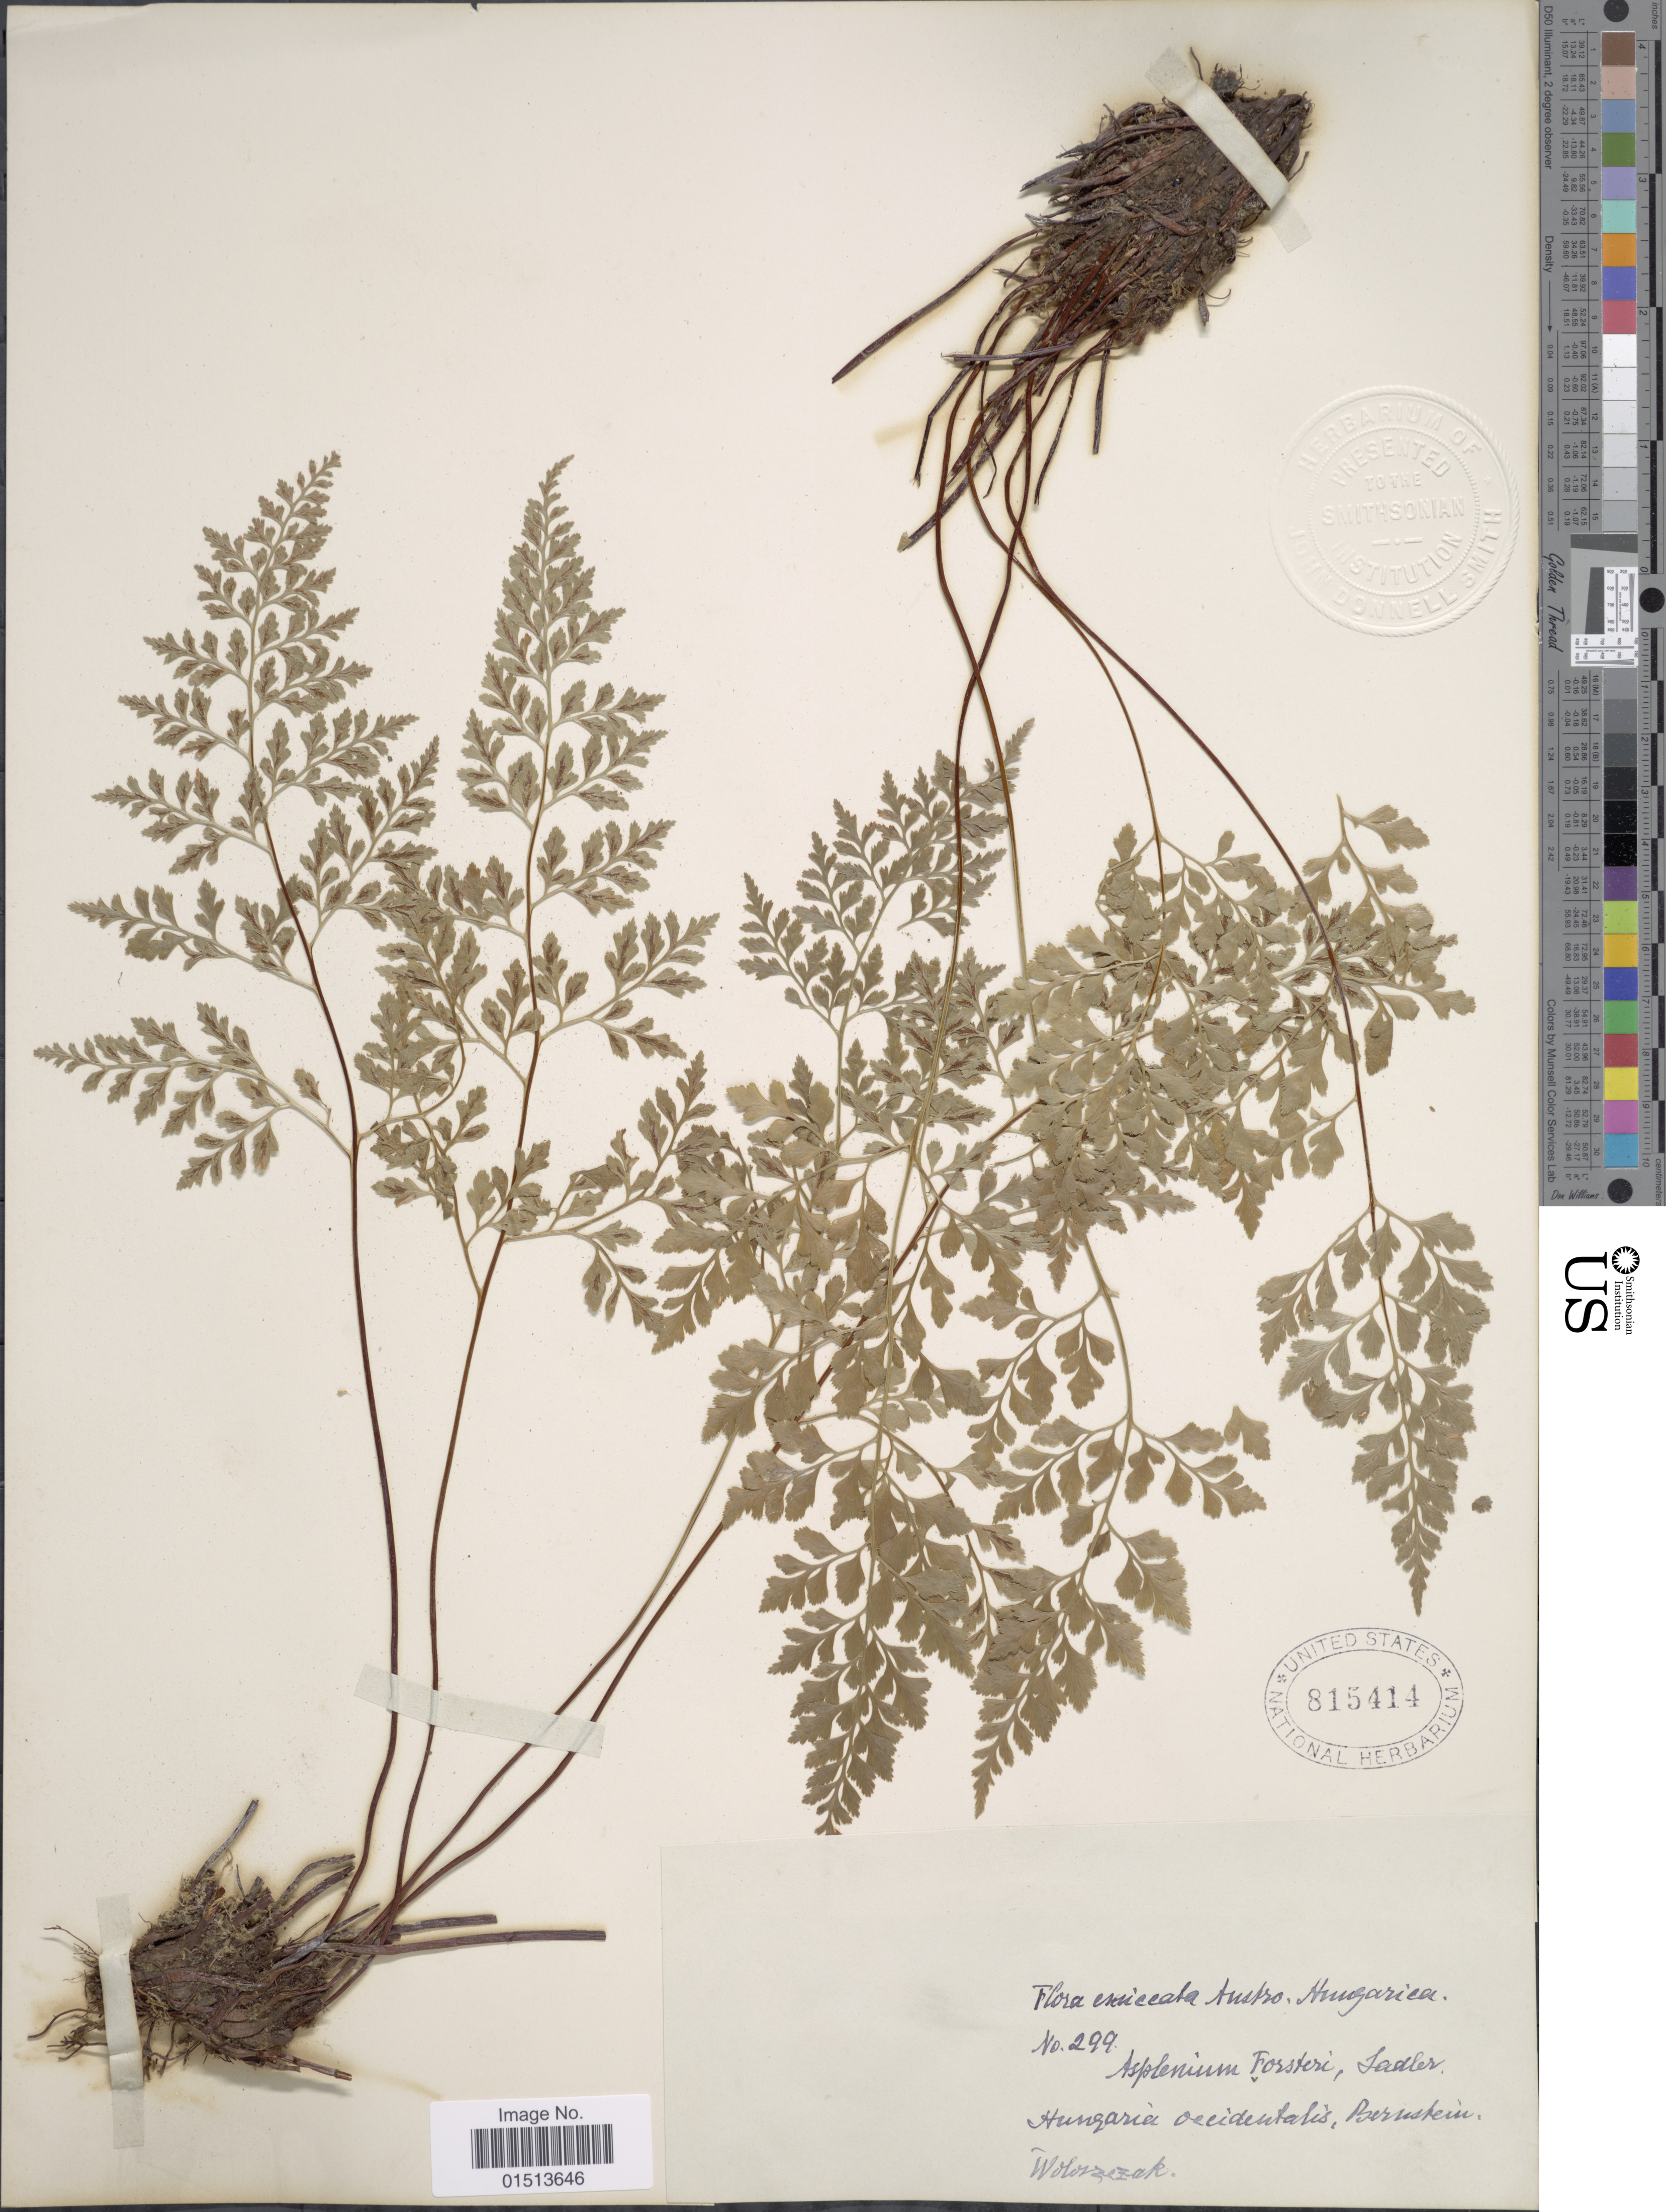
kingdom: Plantae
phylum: Tracheophyta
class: Polypodiopsida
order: Polypodiales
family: Aspleniaceae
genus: Asplenium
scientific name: Asplenium adiantum-nigrum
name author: L.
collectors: -. Woloszczk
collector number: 299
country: Austria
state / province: Burgenland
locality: Burusheim. [interpreted]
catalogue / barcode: US 815414